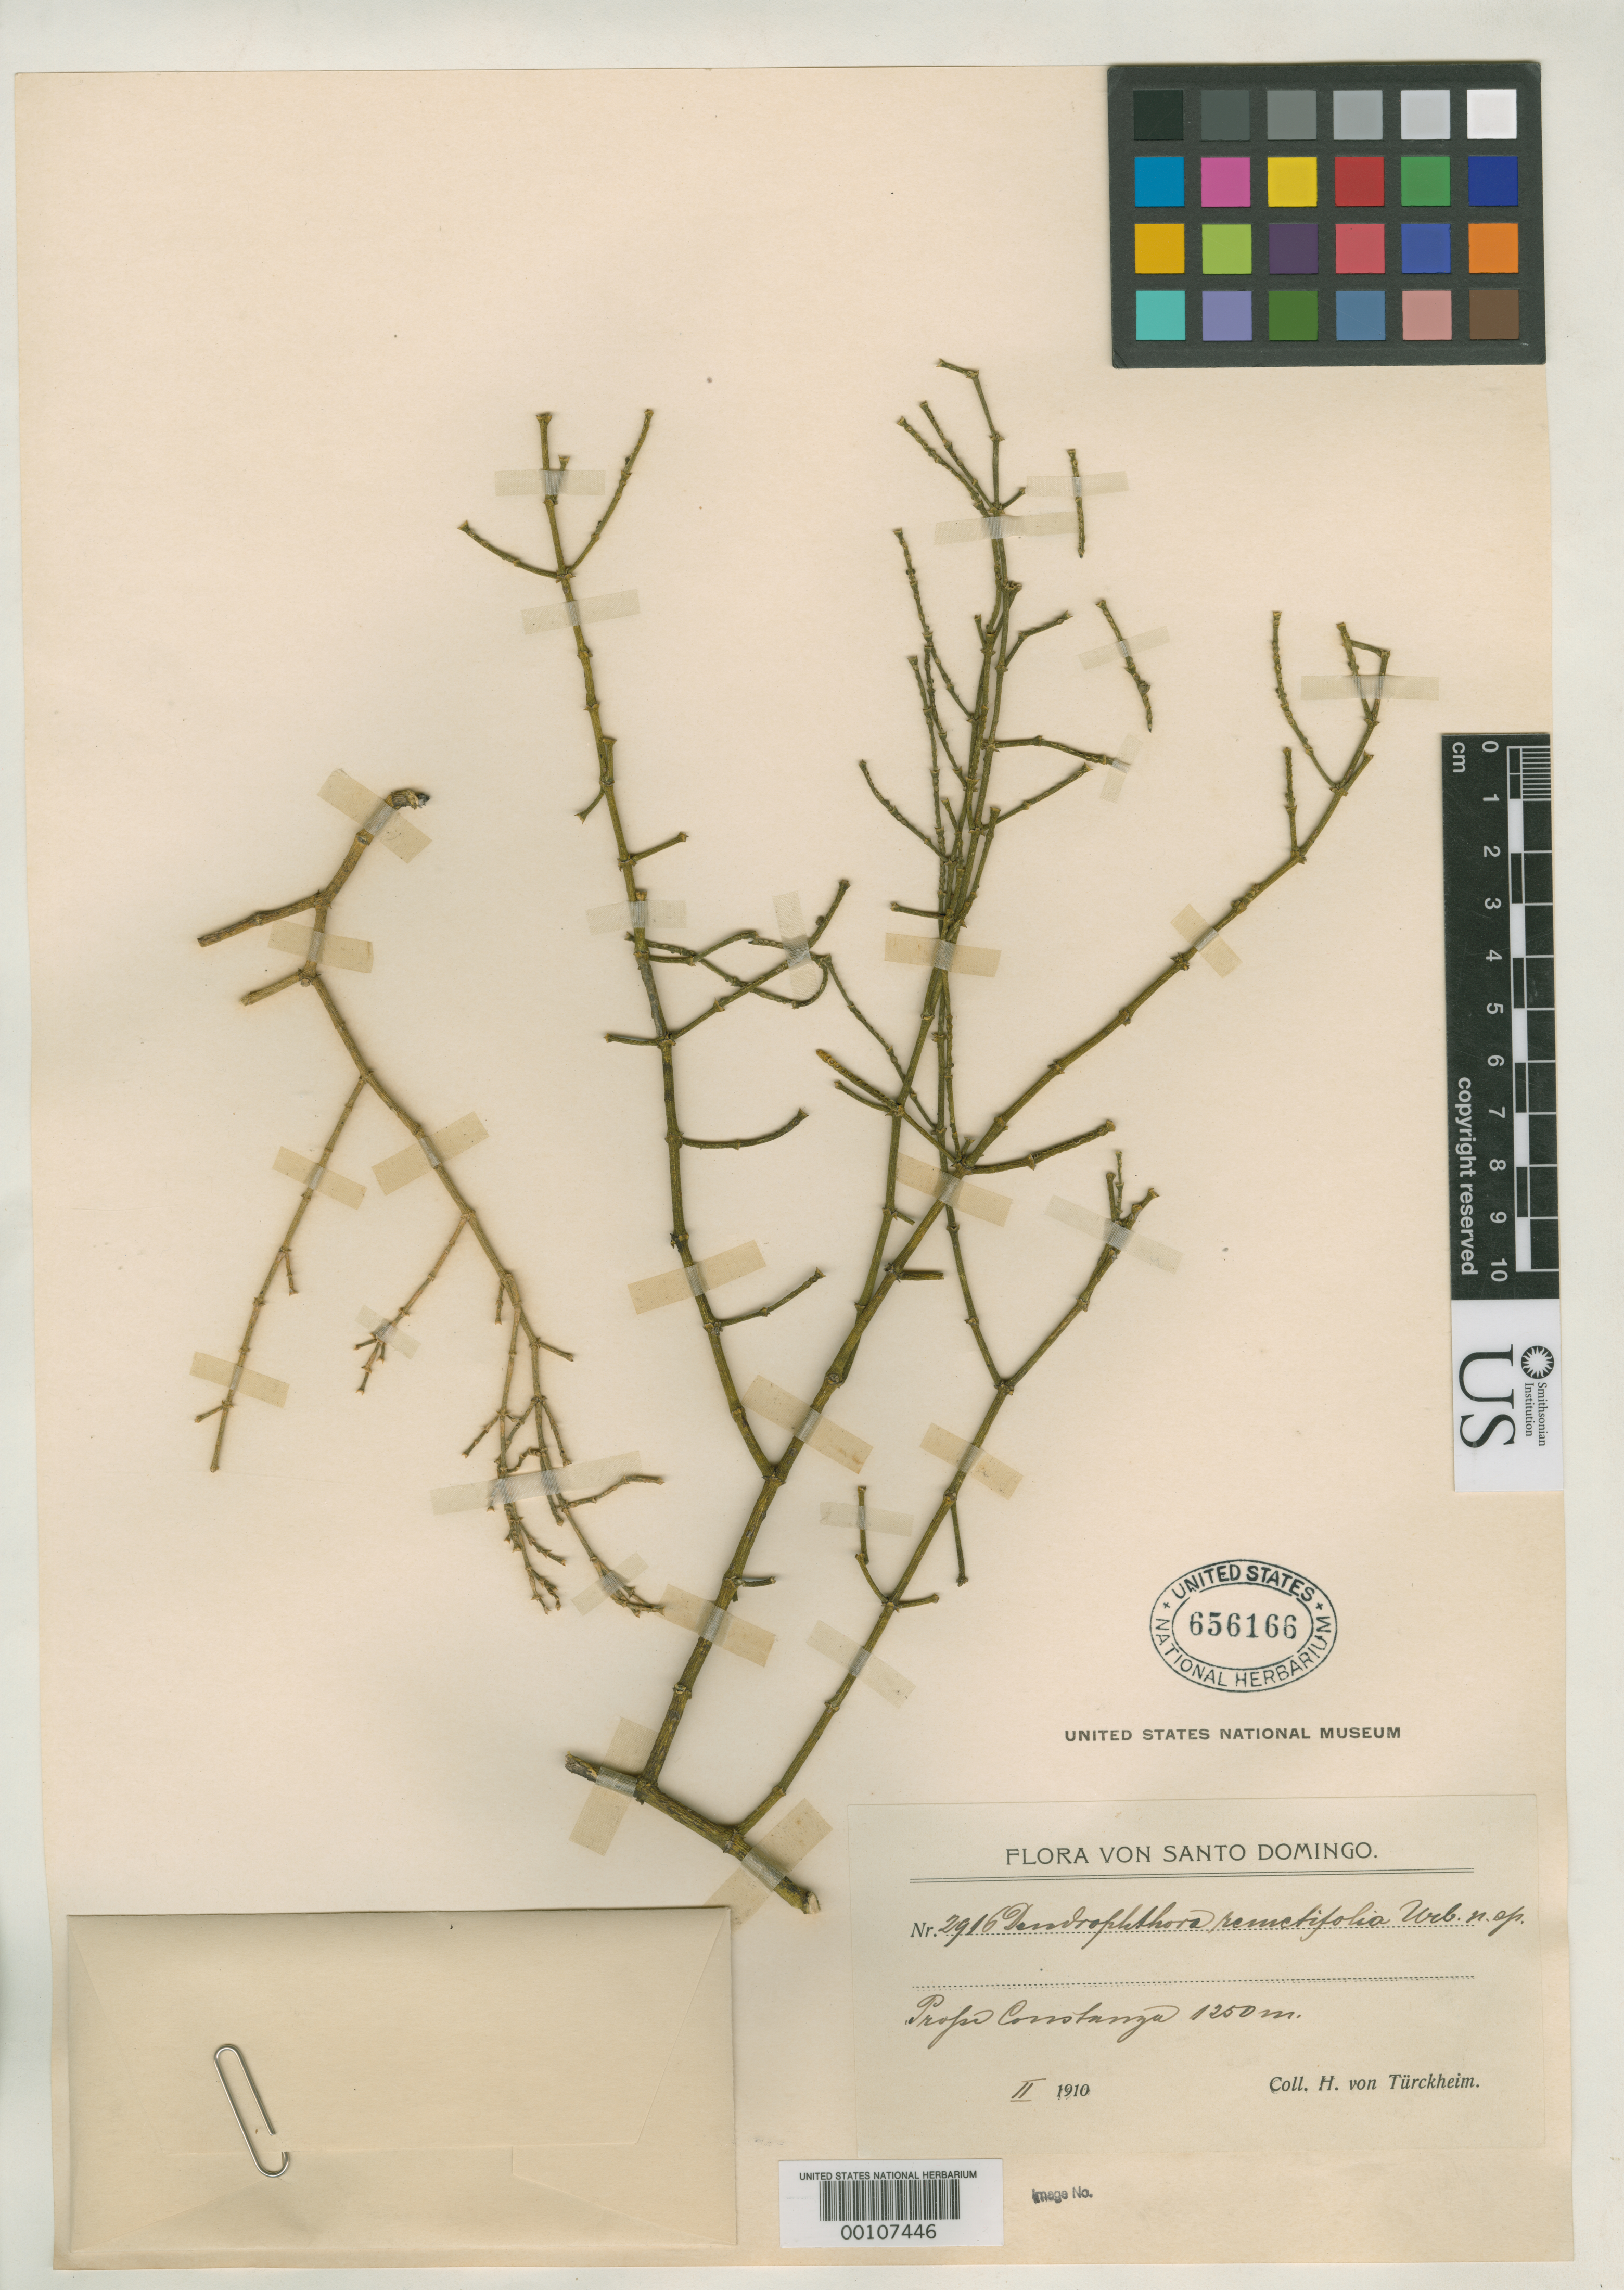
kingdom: Plantae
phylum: Tracheophyta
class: Magnoliopsida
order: Santalales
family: Viscaceae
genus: Dendrophthora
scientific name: Dendrophthora remotifolia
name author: Urb.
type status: Isotype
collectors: H. von Türckheim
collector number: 2916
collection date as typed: Feb 1910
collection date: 1910-02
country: Dominican Republic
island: Hispaniola Island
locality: Near Constanza.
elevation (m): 1250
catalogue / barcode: US 656166